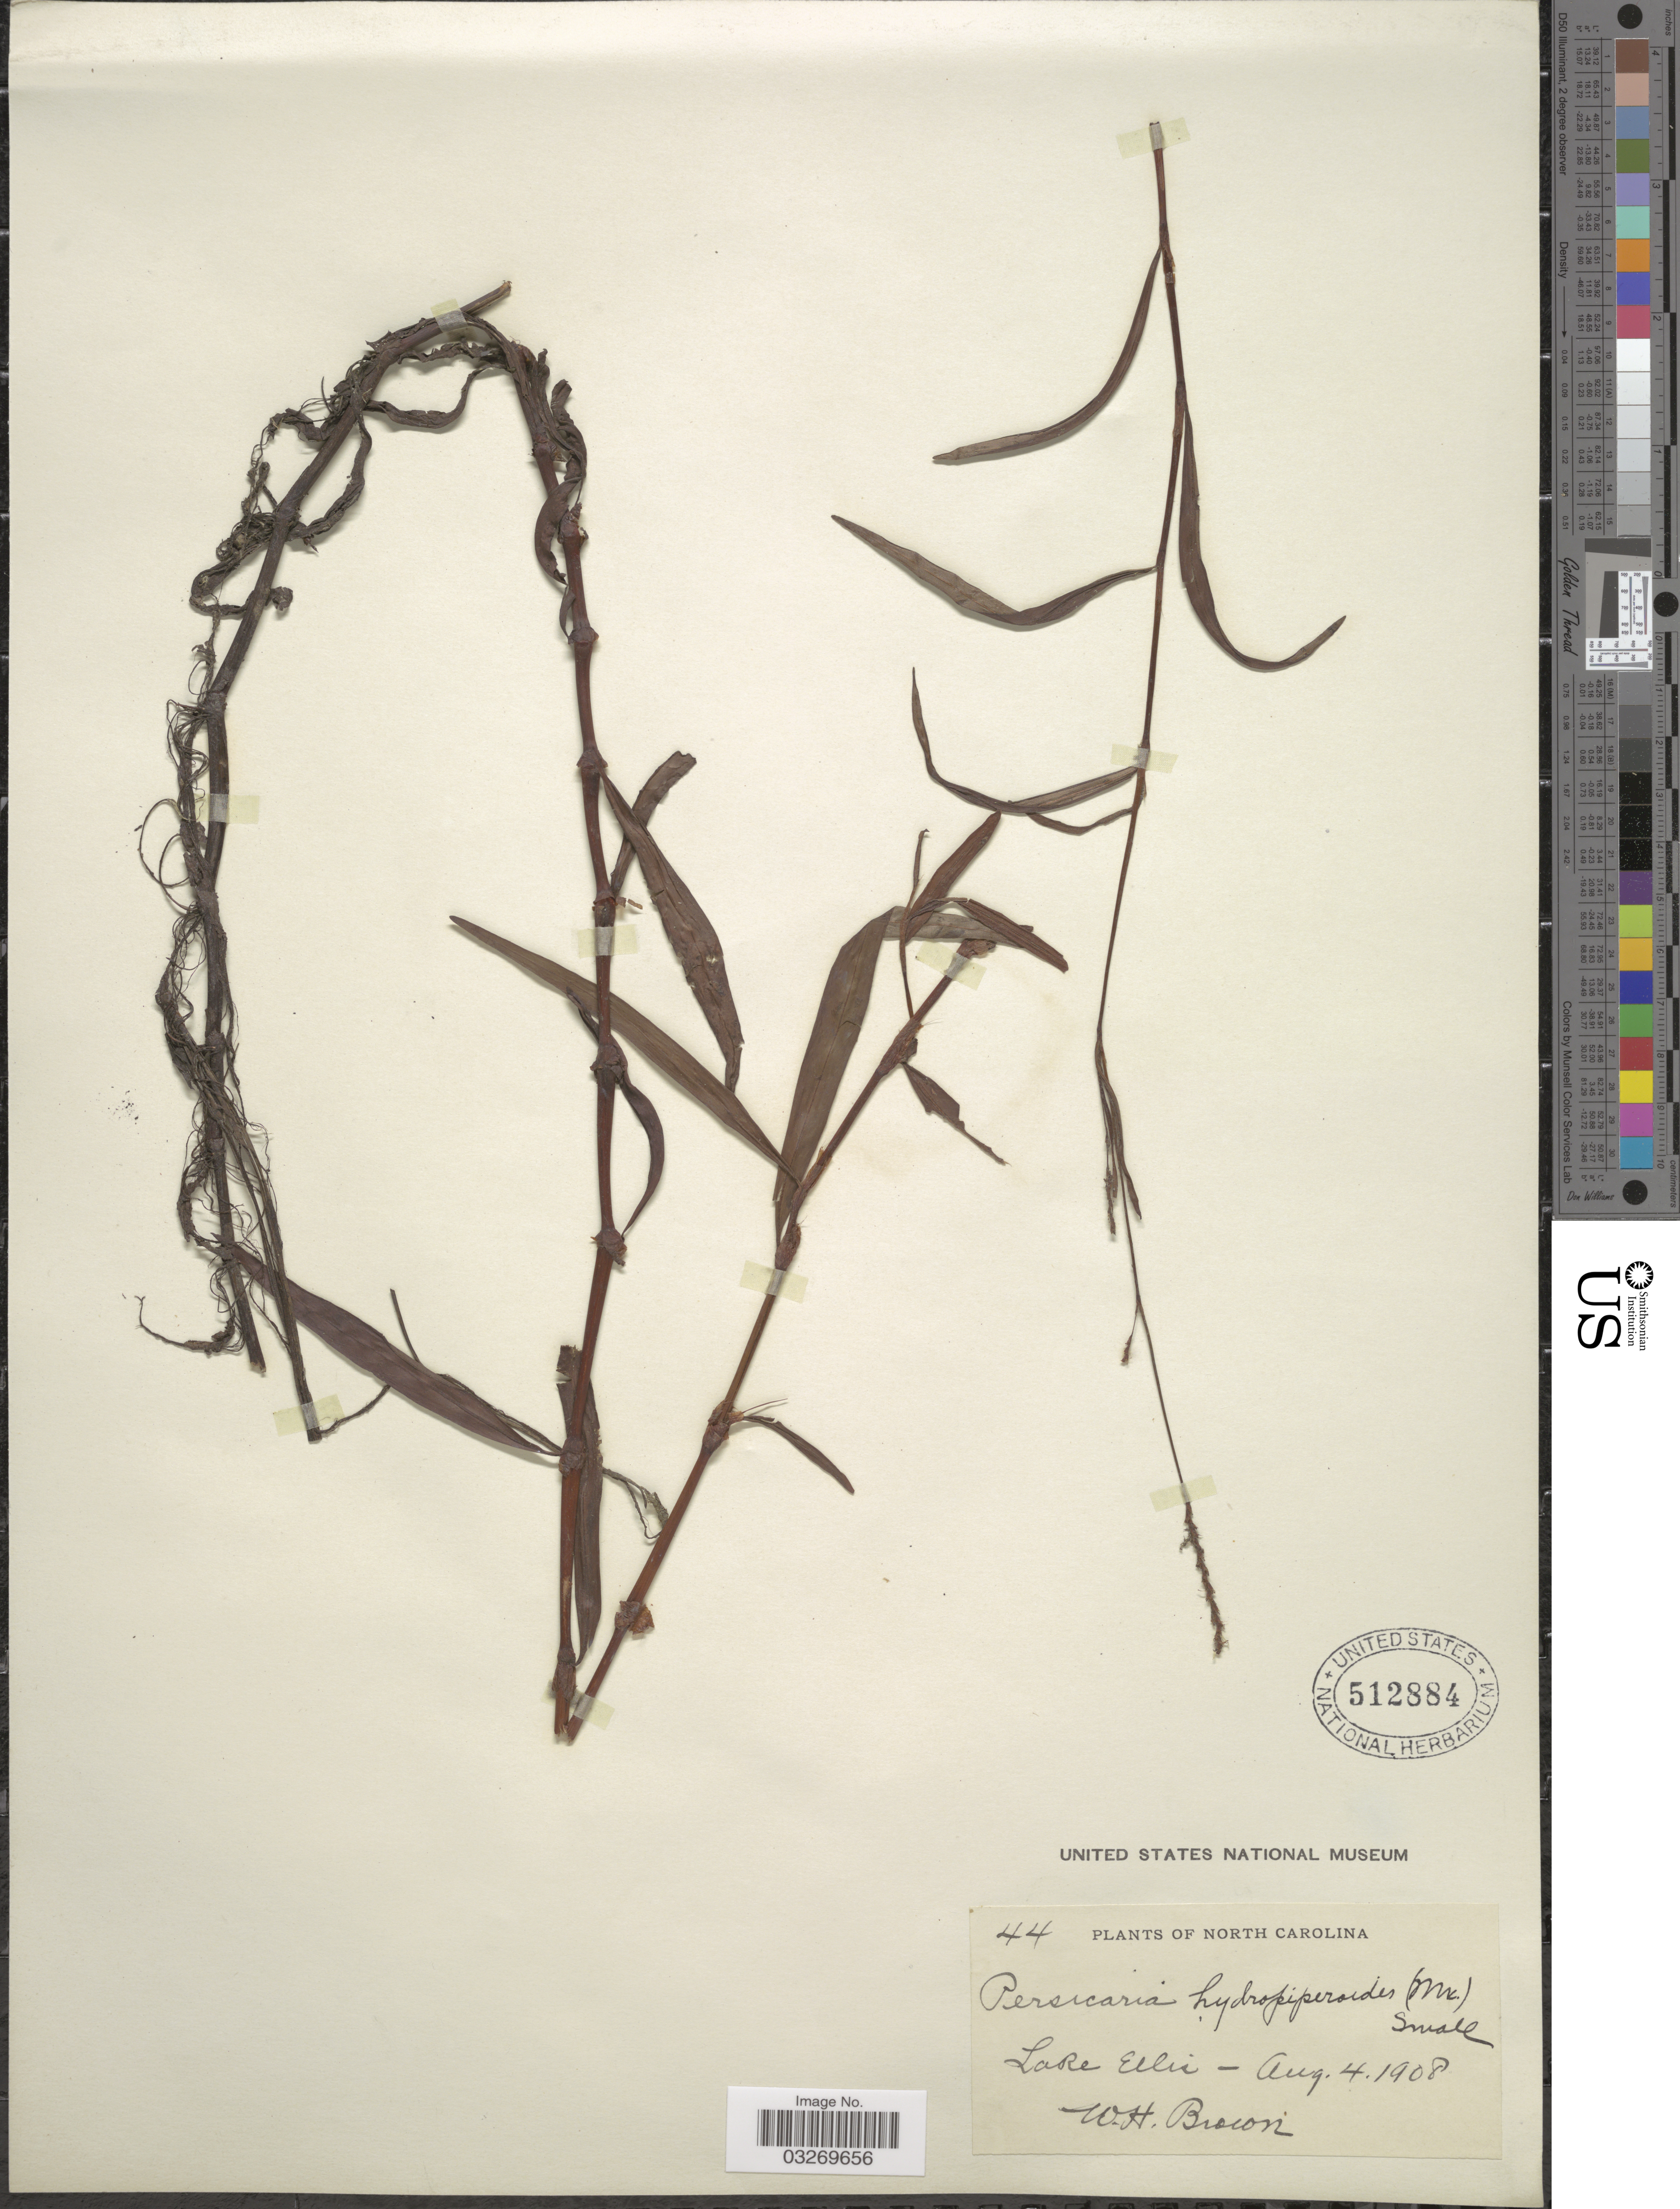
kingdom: Plantae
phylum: Tracheophyta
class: Magnoliopsida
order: Caryophyllales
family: Polygonaceae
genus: Persicaria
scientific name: Persicaria hydropiperoides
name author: (Michx.) Small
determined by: Atha, D. E.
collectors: W. H. Brown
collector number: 44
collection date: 1908-08-04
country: United States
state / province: North Carolina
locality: Lake Ellis.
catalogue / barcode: US 512884